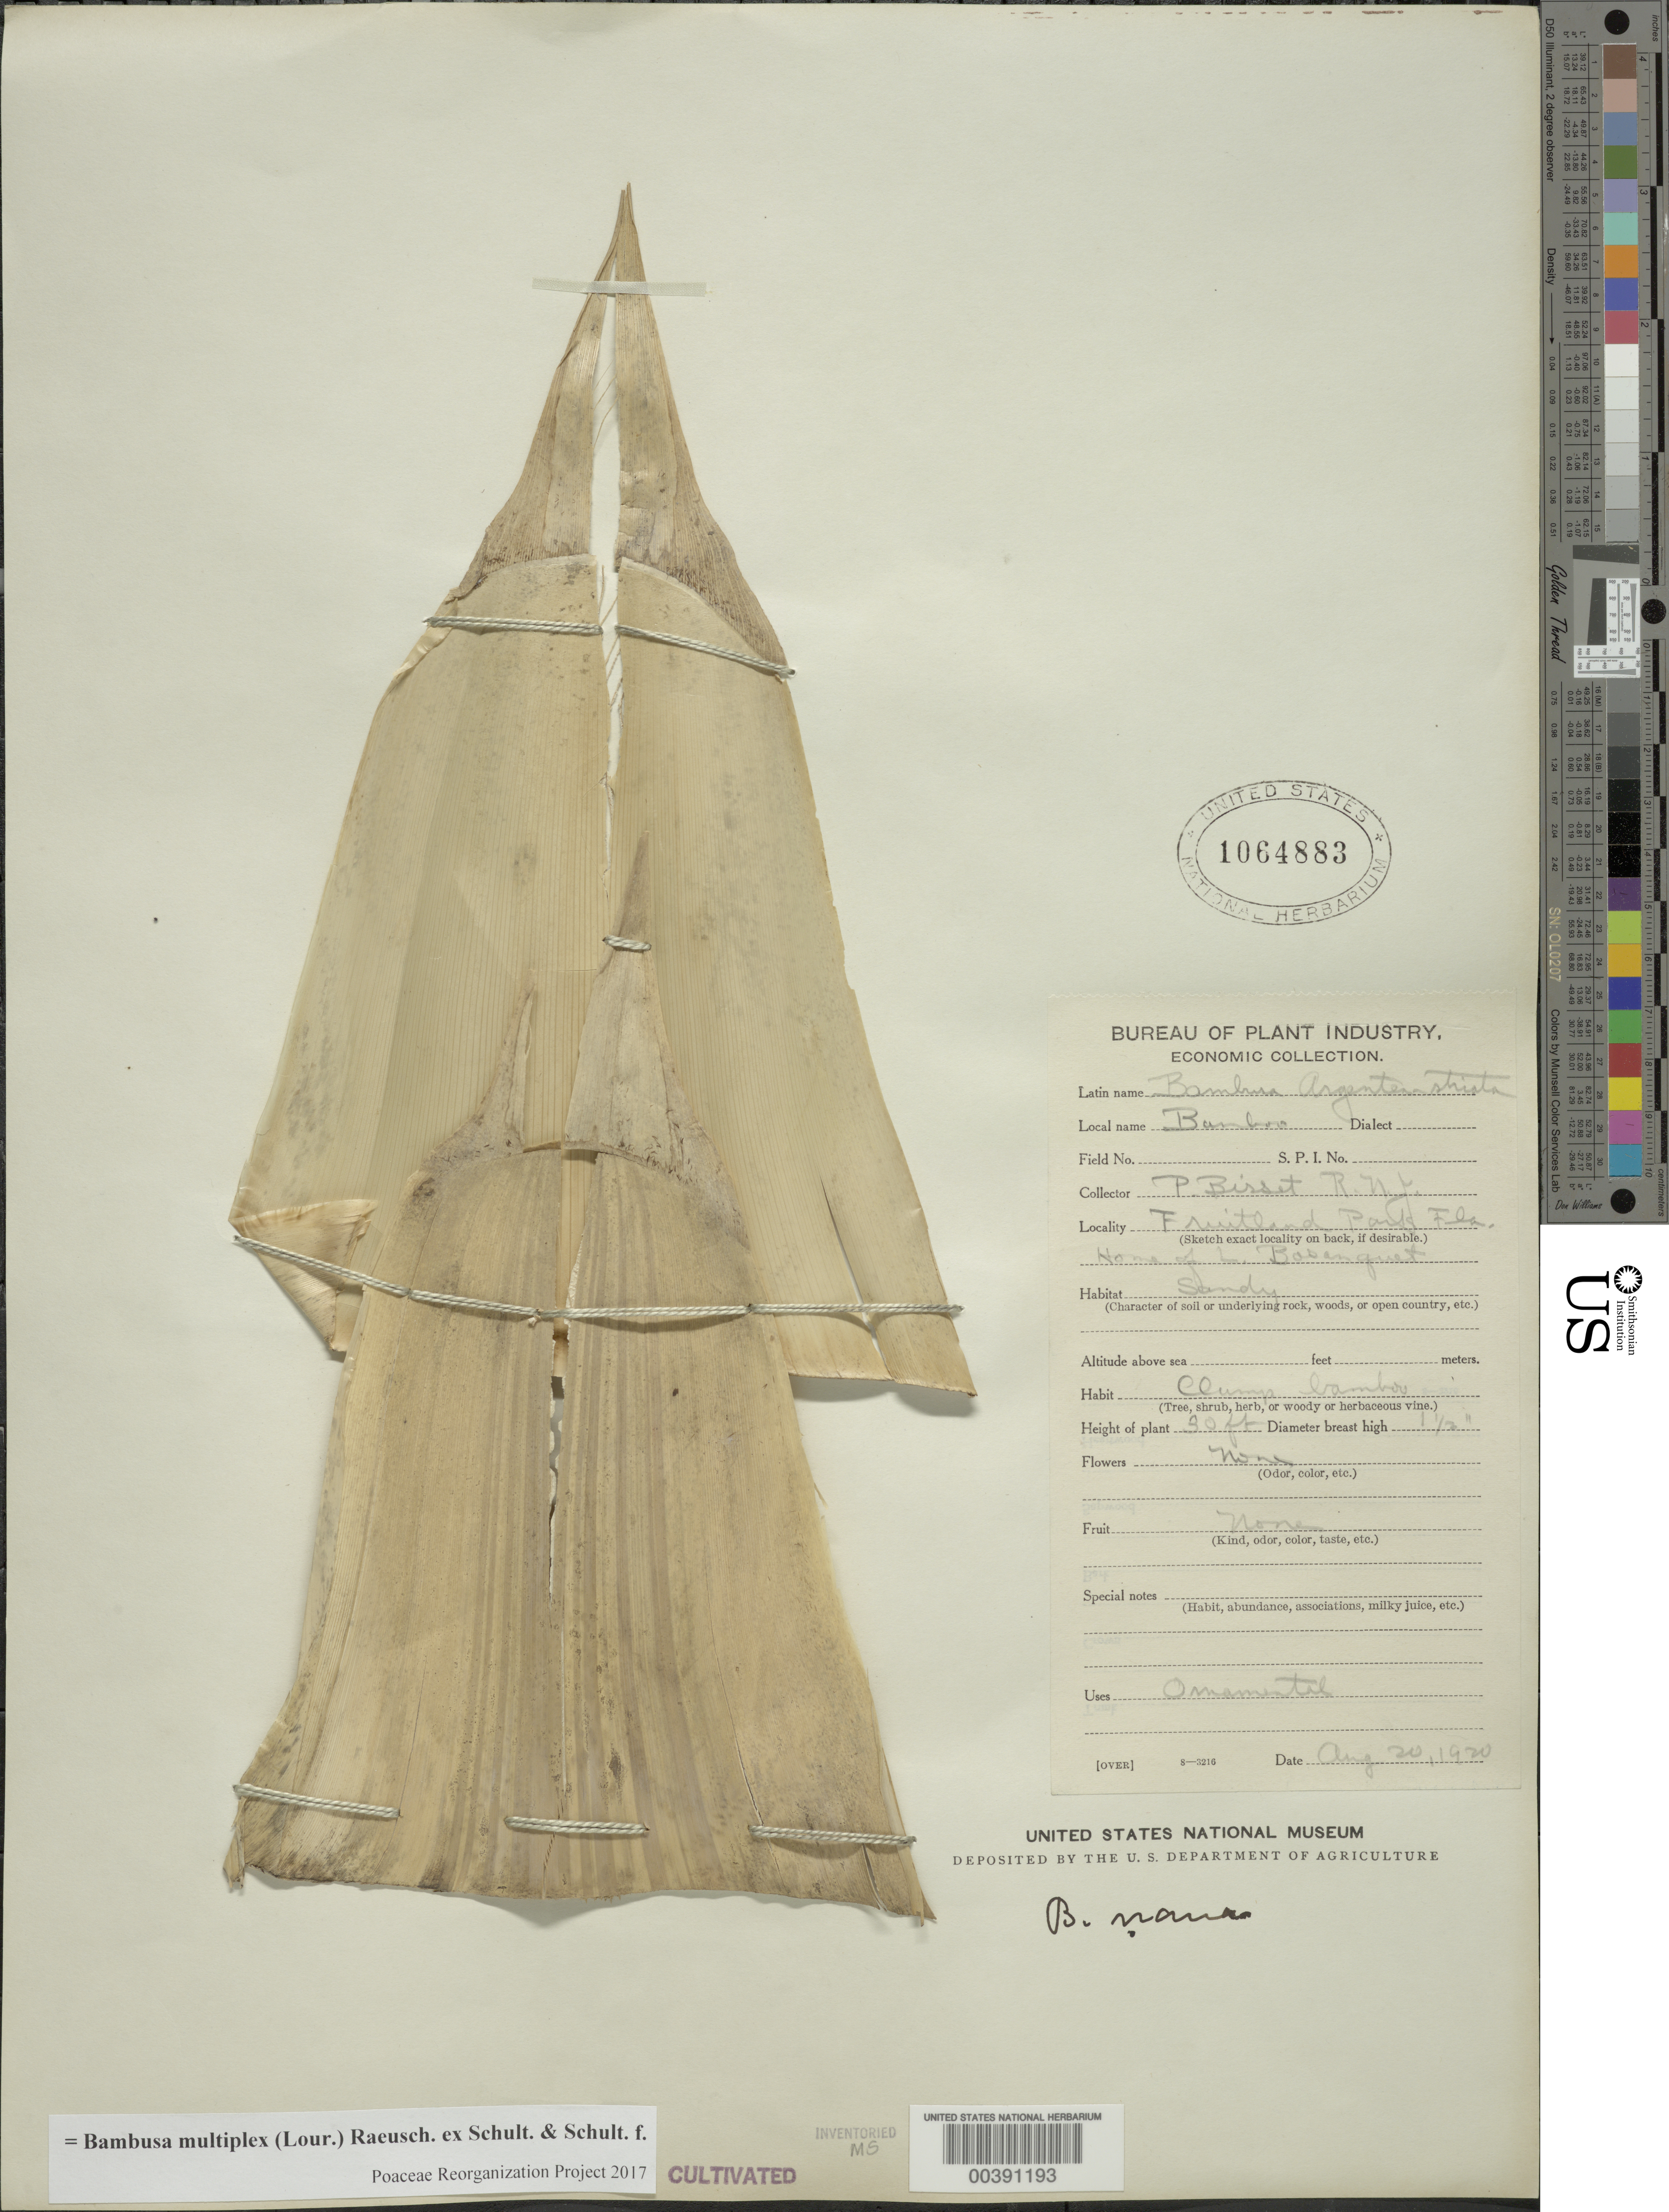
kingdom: Plantae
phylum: Tracheophyta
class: Liliopsida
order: Poales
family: Poaceae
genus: Bambusa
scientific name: Bambusa multiplex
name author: (Lour.) Raeusch. ex Schult. & Schult. f.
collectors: P. Bisset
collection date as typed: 20 Aug 1920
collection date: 1920-08-20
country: United States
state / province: Florida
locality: Fruitland Park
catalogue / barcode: US 1064883